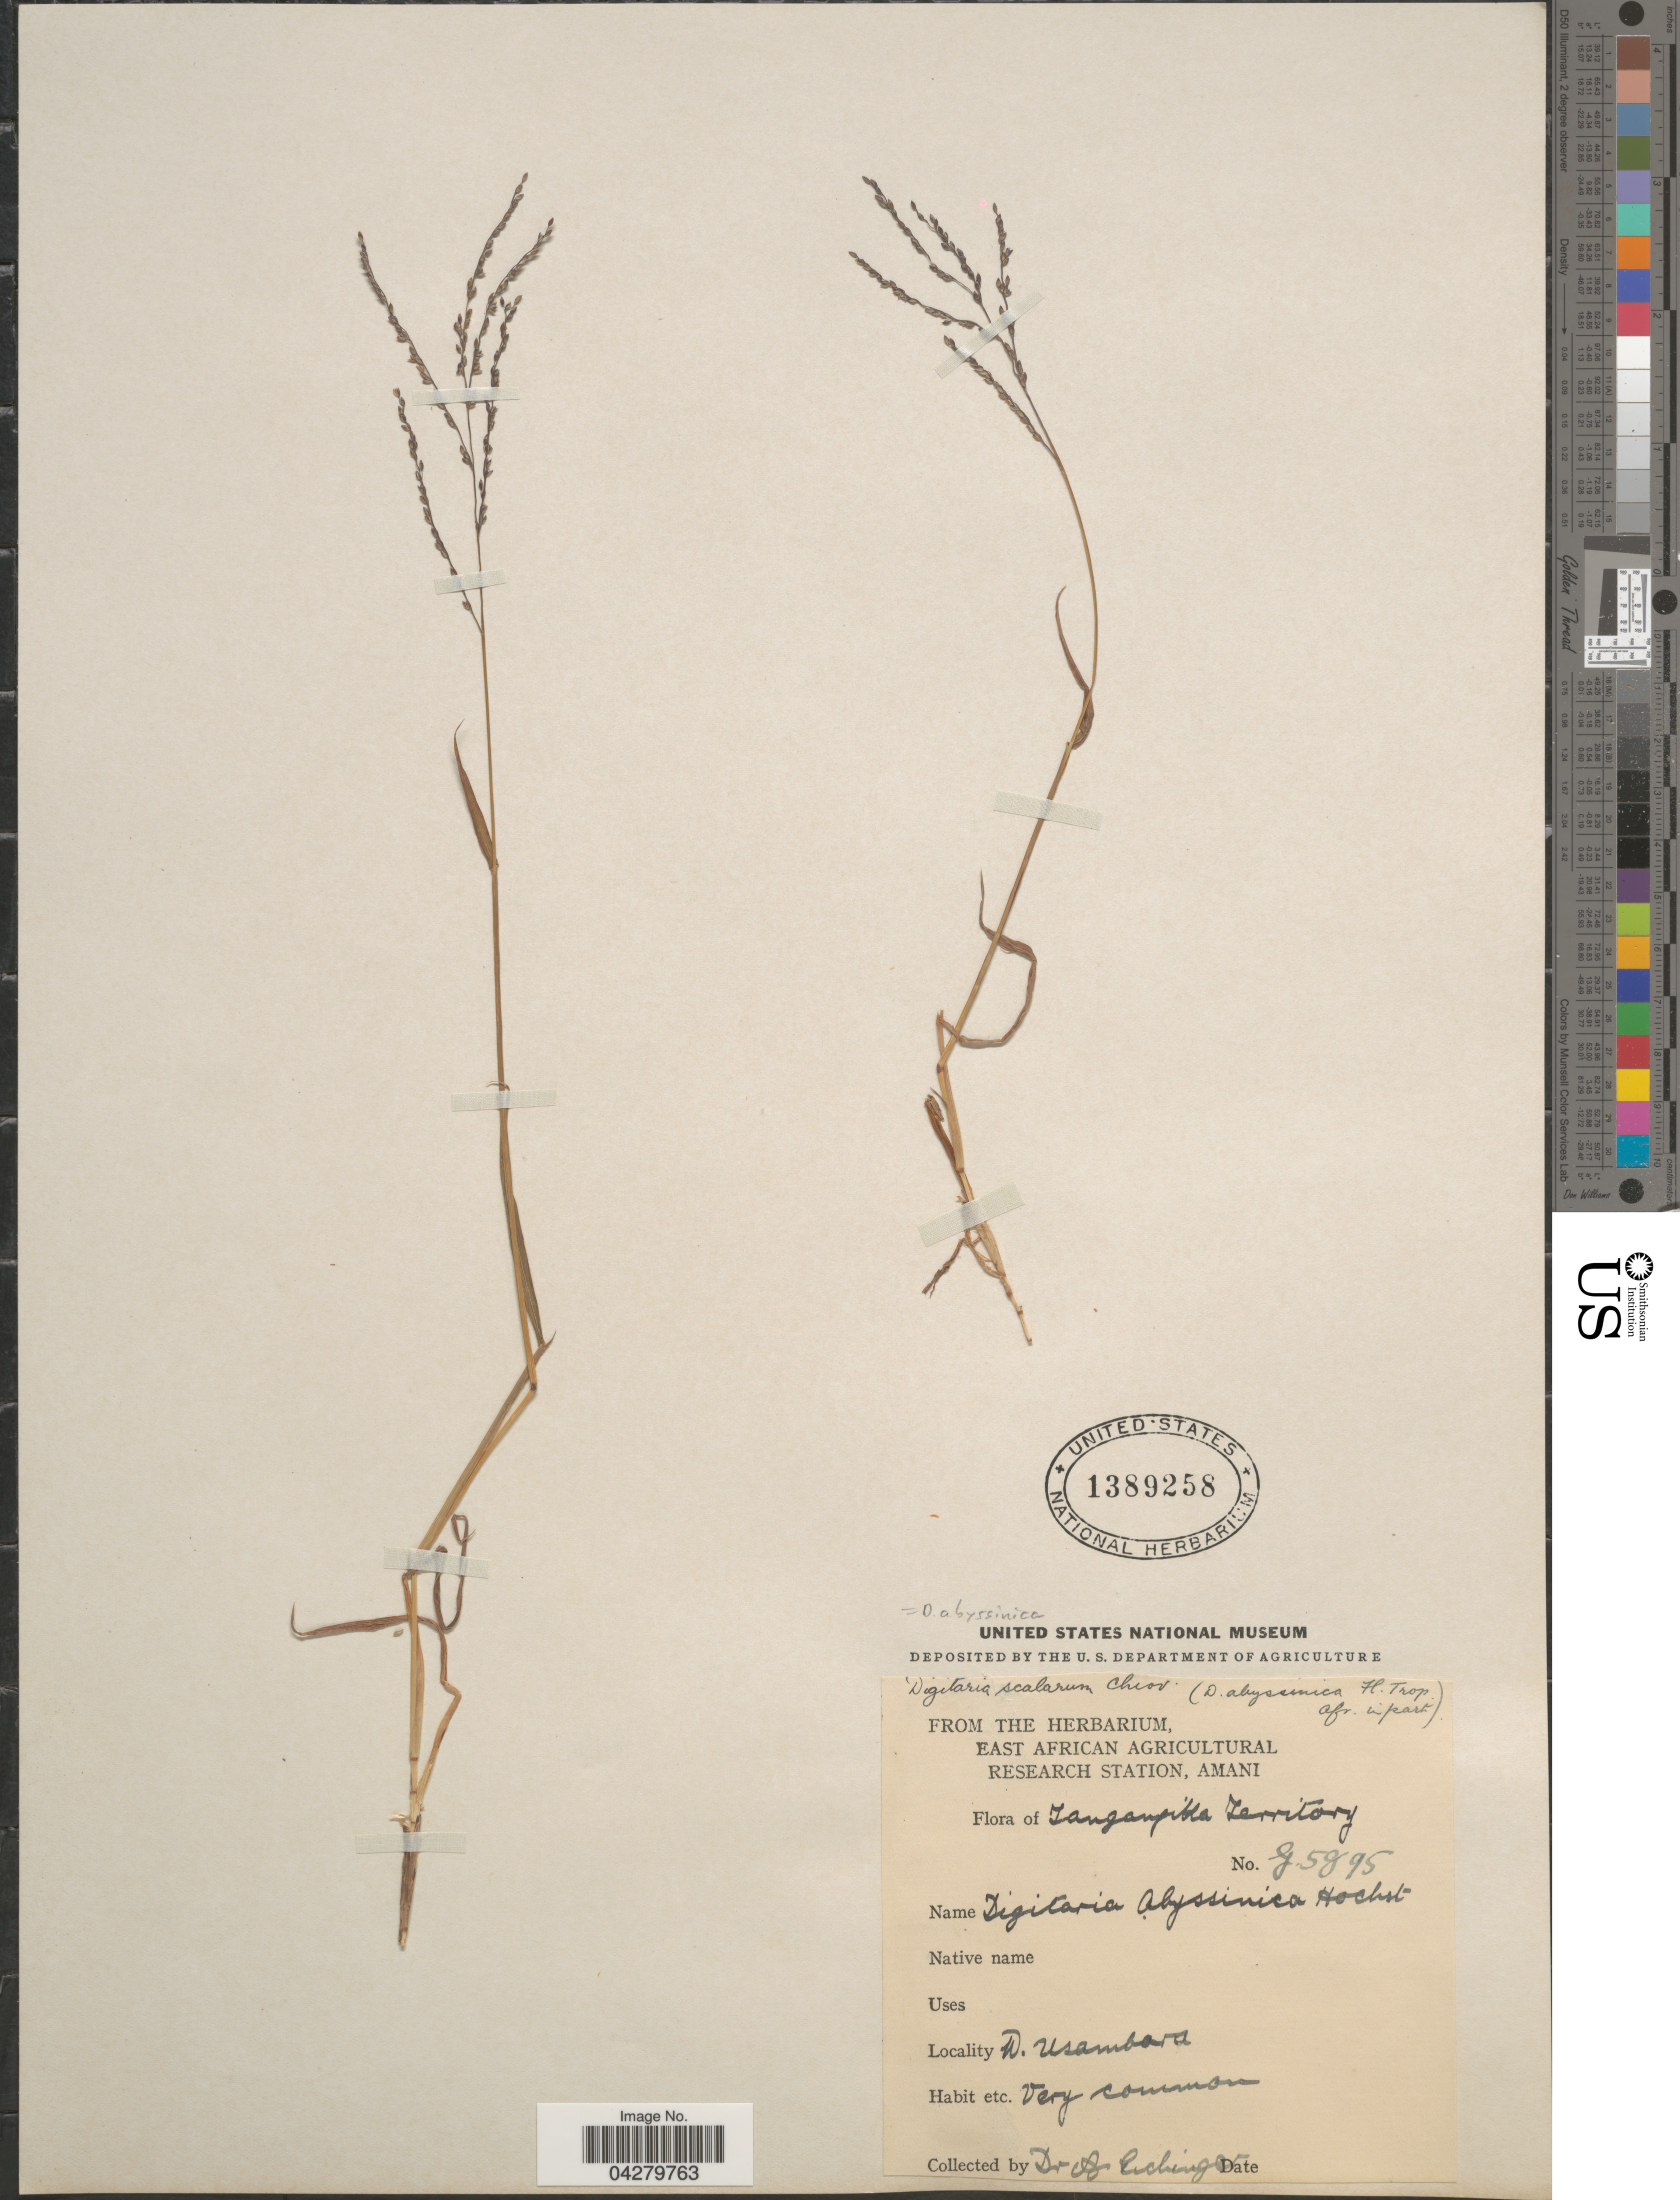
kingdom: Plantae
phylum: Tracheophyta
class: Liliopsida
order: Poales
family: Poaceae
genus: Digitaria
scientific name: Digitaria abyssinica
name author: (Hochst. ex Rich.) Stapf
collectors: A. Eichinger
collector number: G5895*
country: Tanzania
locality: Tanganyika Territory. W. Usambara.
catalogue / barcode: US 1389258